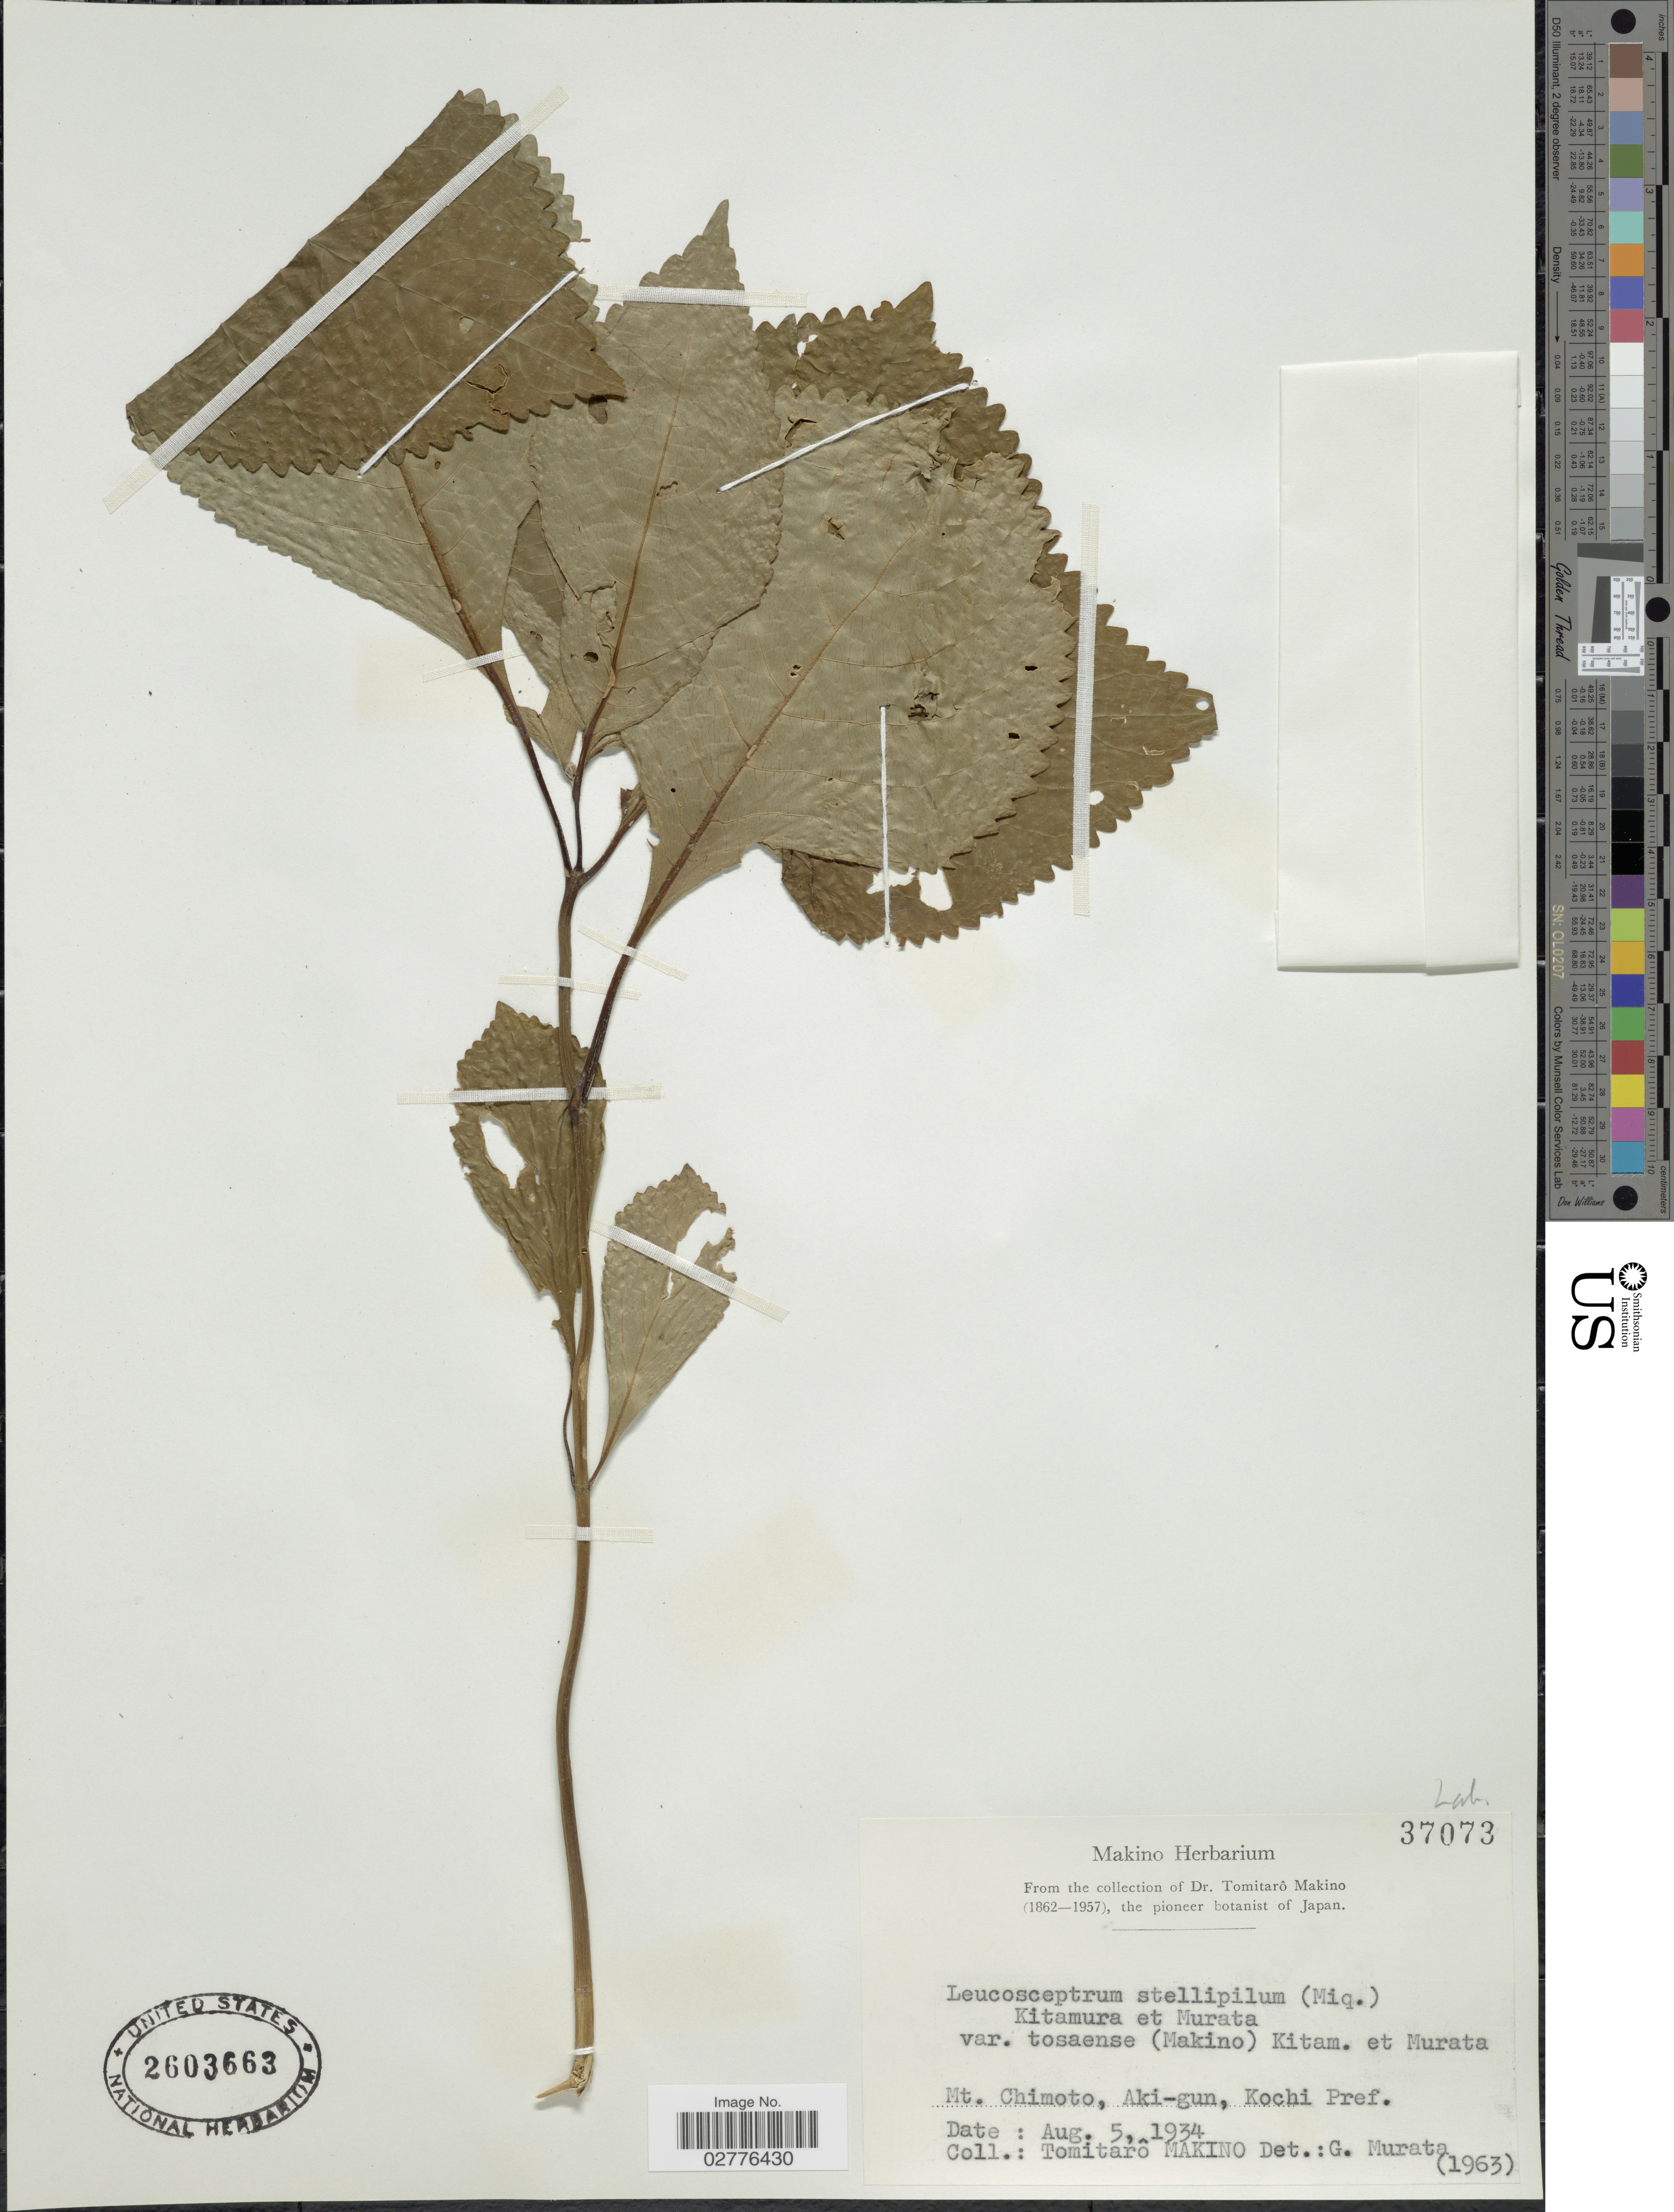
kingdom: Plantae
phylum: Tracheophyta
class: Magnoliopsida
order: Lamiales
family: Lamiaceae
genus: Leucosceptrum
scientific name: Leucosceptrum stellipilum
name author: (Miq.) Kitam. & Murata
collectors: T. Makino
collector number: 37073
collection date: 1934-08-05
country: Japan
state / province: Koti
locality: Mt. Chimoto, Aki-gun, Kochi Pref.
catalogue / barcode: US 2603663